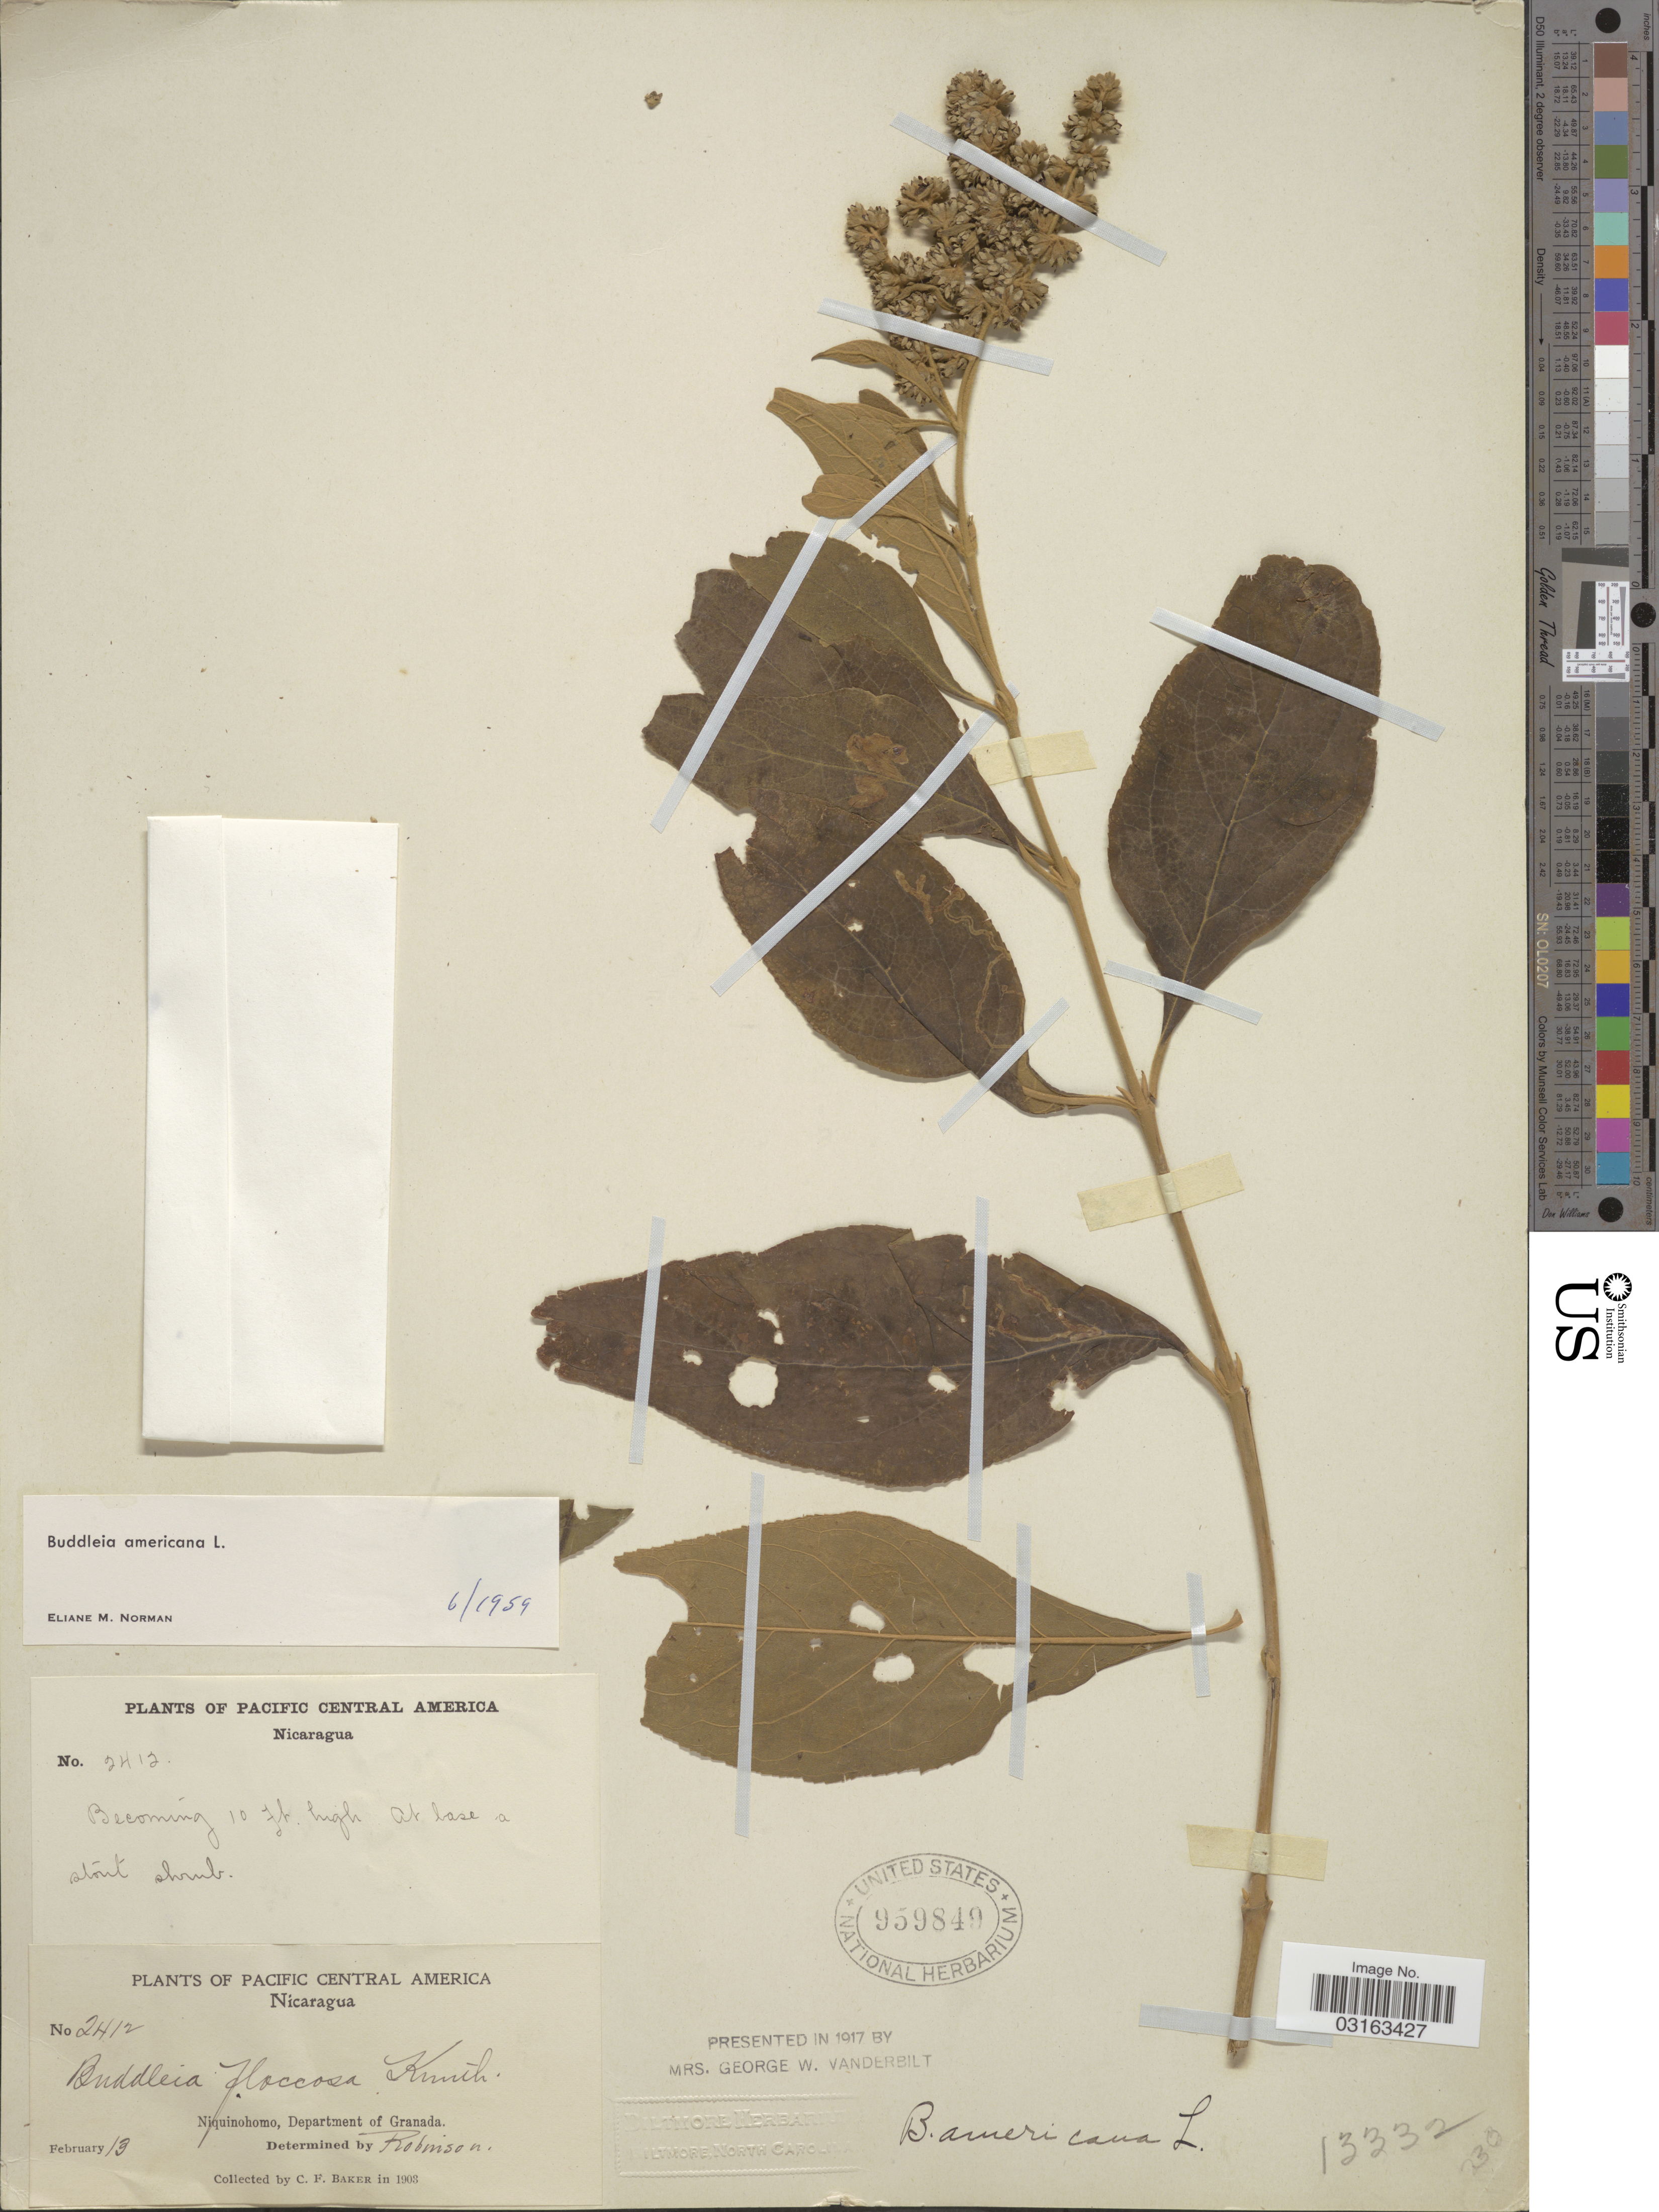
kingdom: Plantae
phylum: Tracheophyta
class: Magnoliopsida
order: Lamiales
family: Scrophulariaceae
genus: Buddleja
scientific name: Buddleja americana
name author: L.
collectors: C. F. Baker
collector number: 2412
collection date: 1903-02-13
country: Nicaragua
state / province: Granada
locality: Pacific Central America. Niquinohomo, Department of Granada.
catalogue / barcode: US 959849